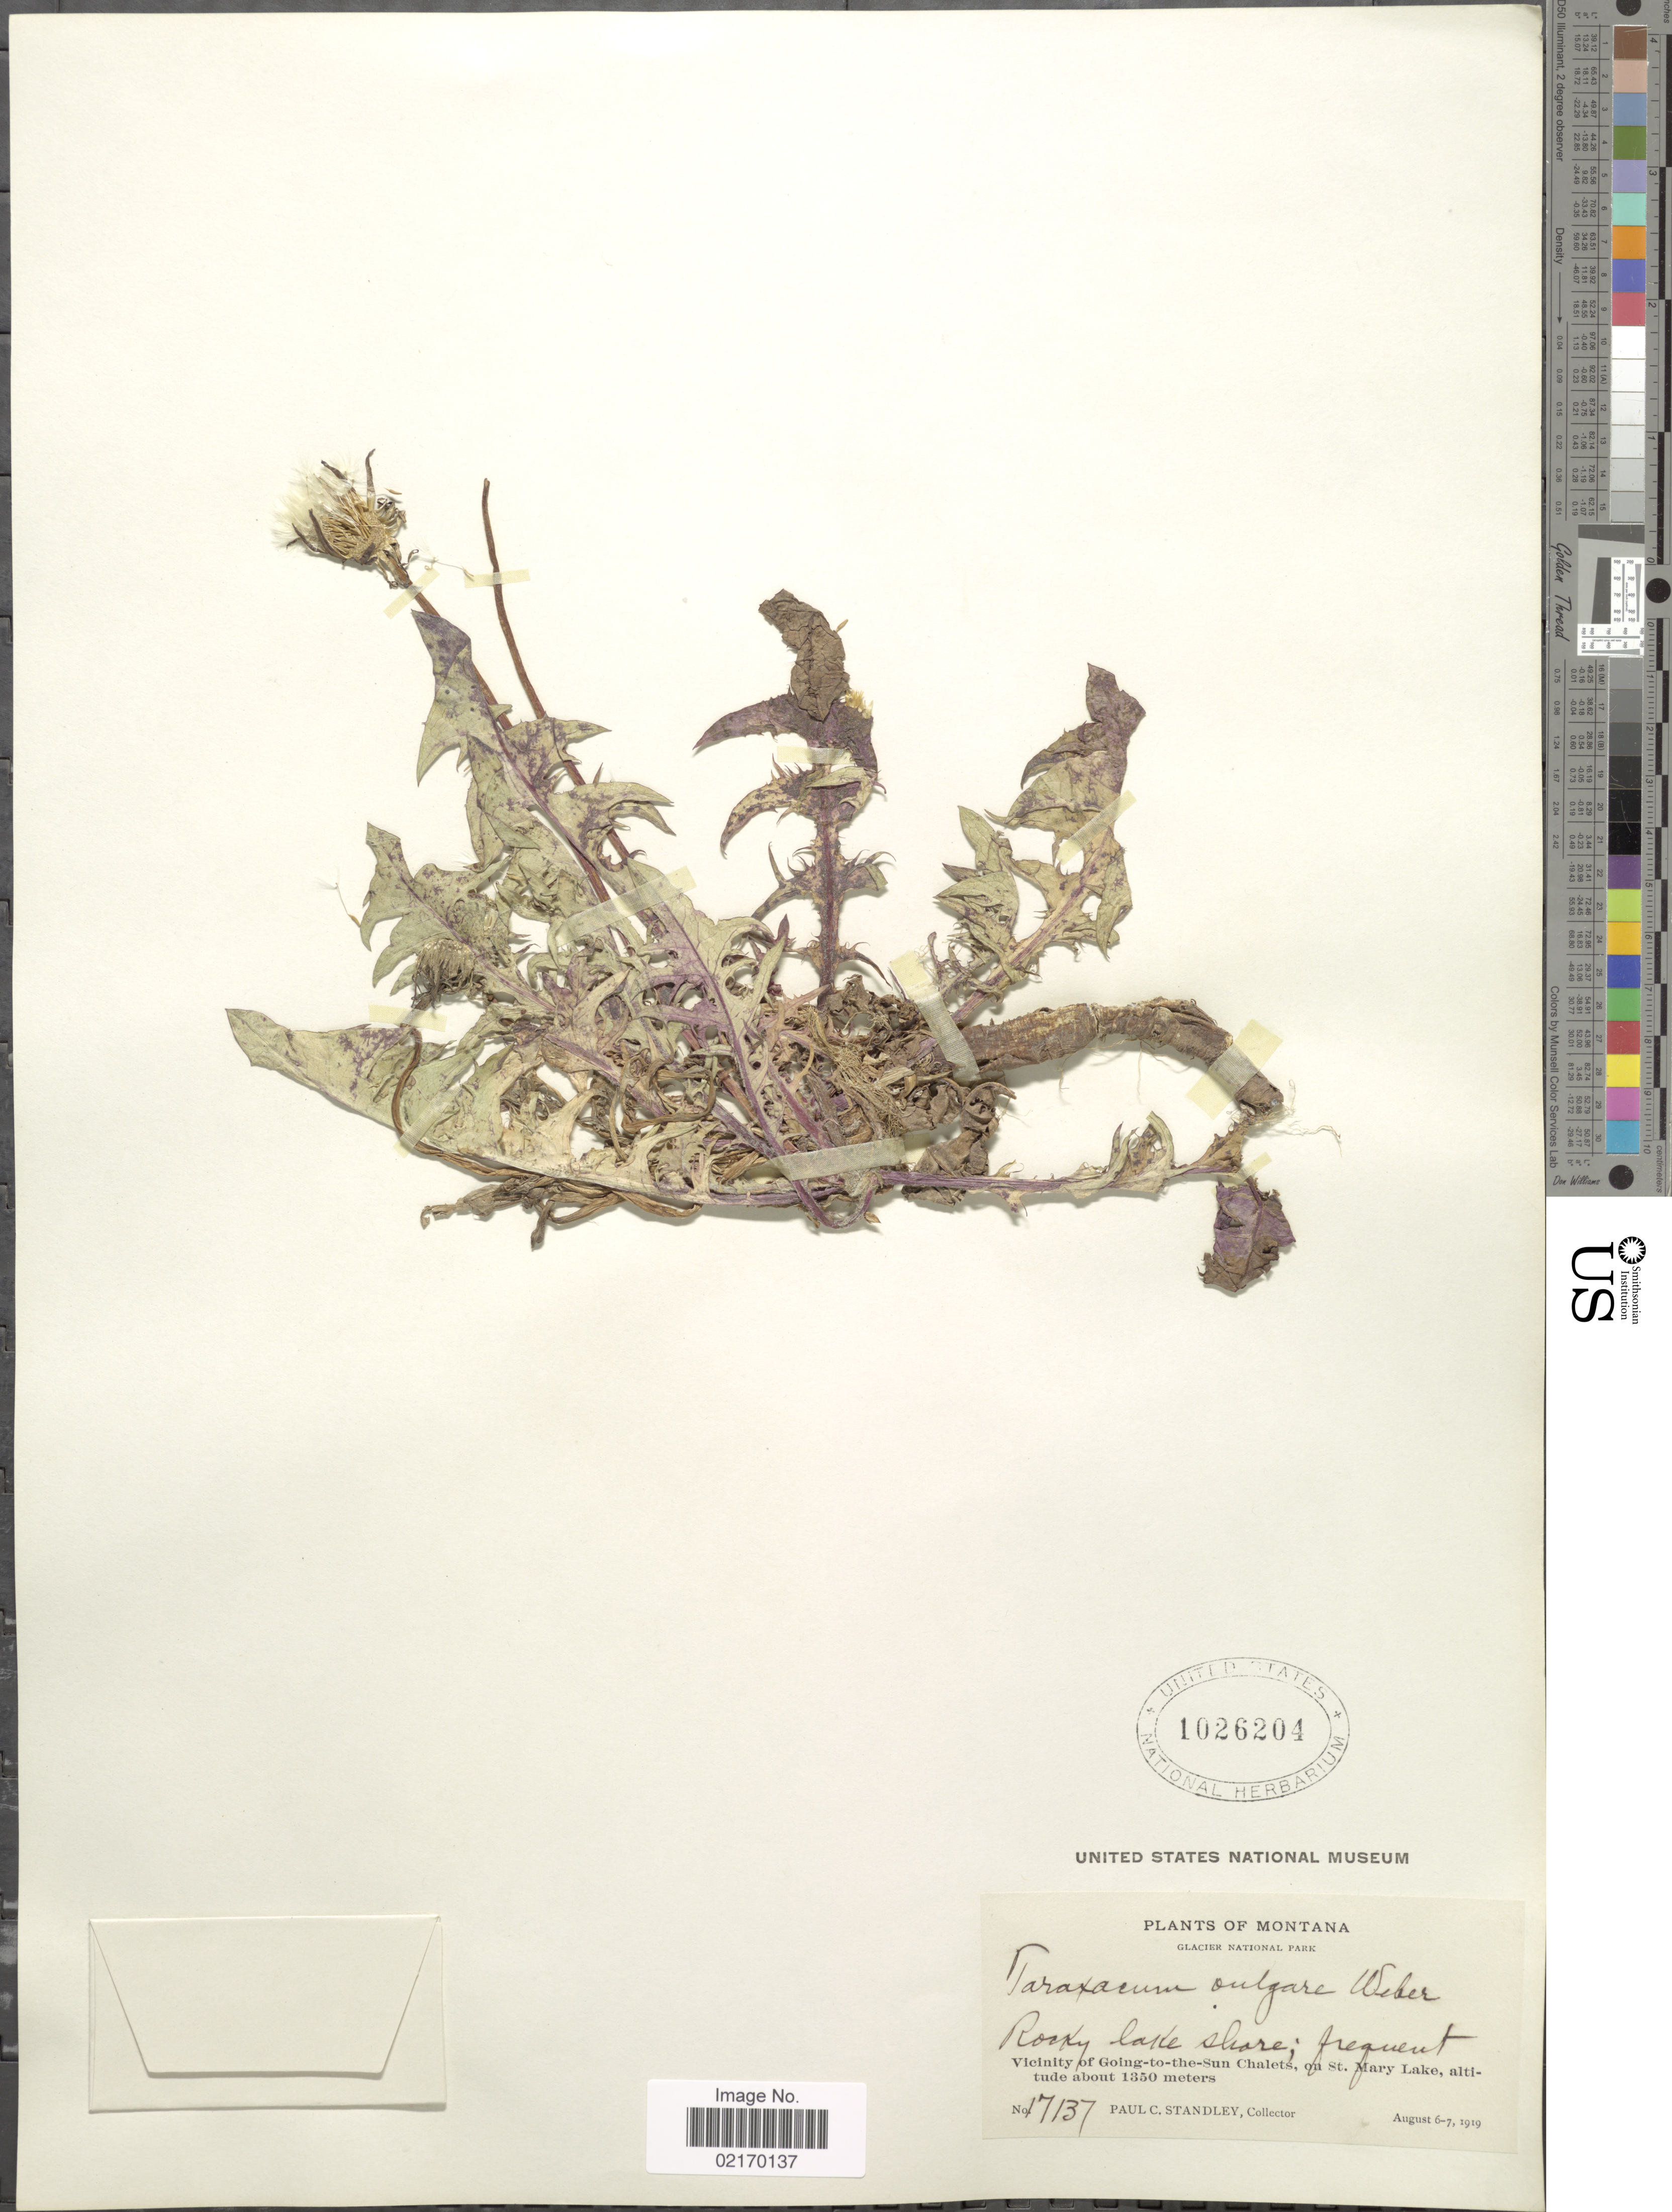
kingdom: Plantae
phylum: Tracheophyta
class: Magnoliopsida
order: Asterales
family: Asteraceae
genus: Taraxacum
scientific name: Taraxacum officinale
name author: G.H. Weber ex F.H. Wigg.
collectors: P. C. Standley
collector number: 17137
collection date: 1919-08-06/1919-09-07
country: United States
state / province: Montana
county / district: Glacier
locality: Glacier National Park, rocky lake shorem vicinity of Going-to-the-Sun Chalets, on St. Mary Lake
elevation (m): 1350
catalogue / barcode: US 1026204